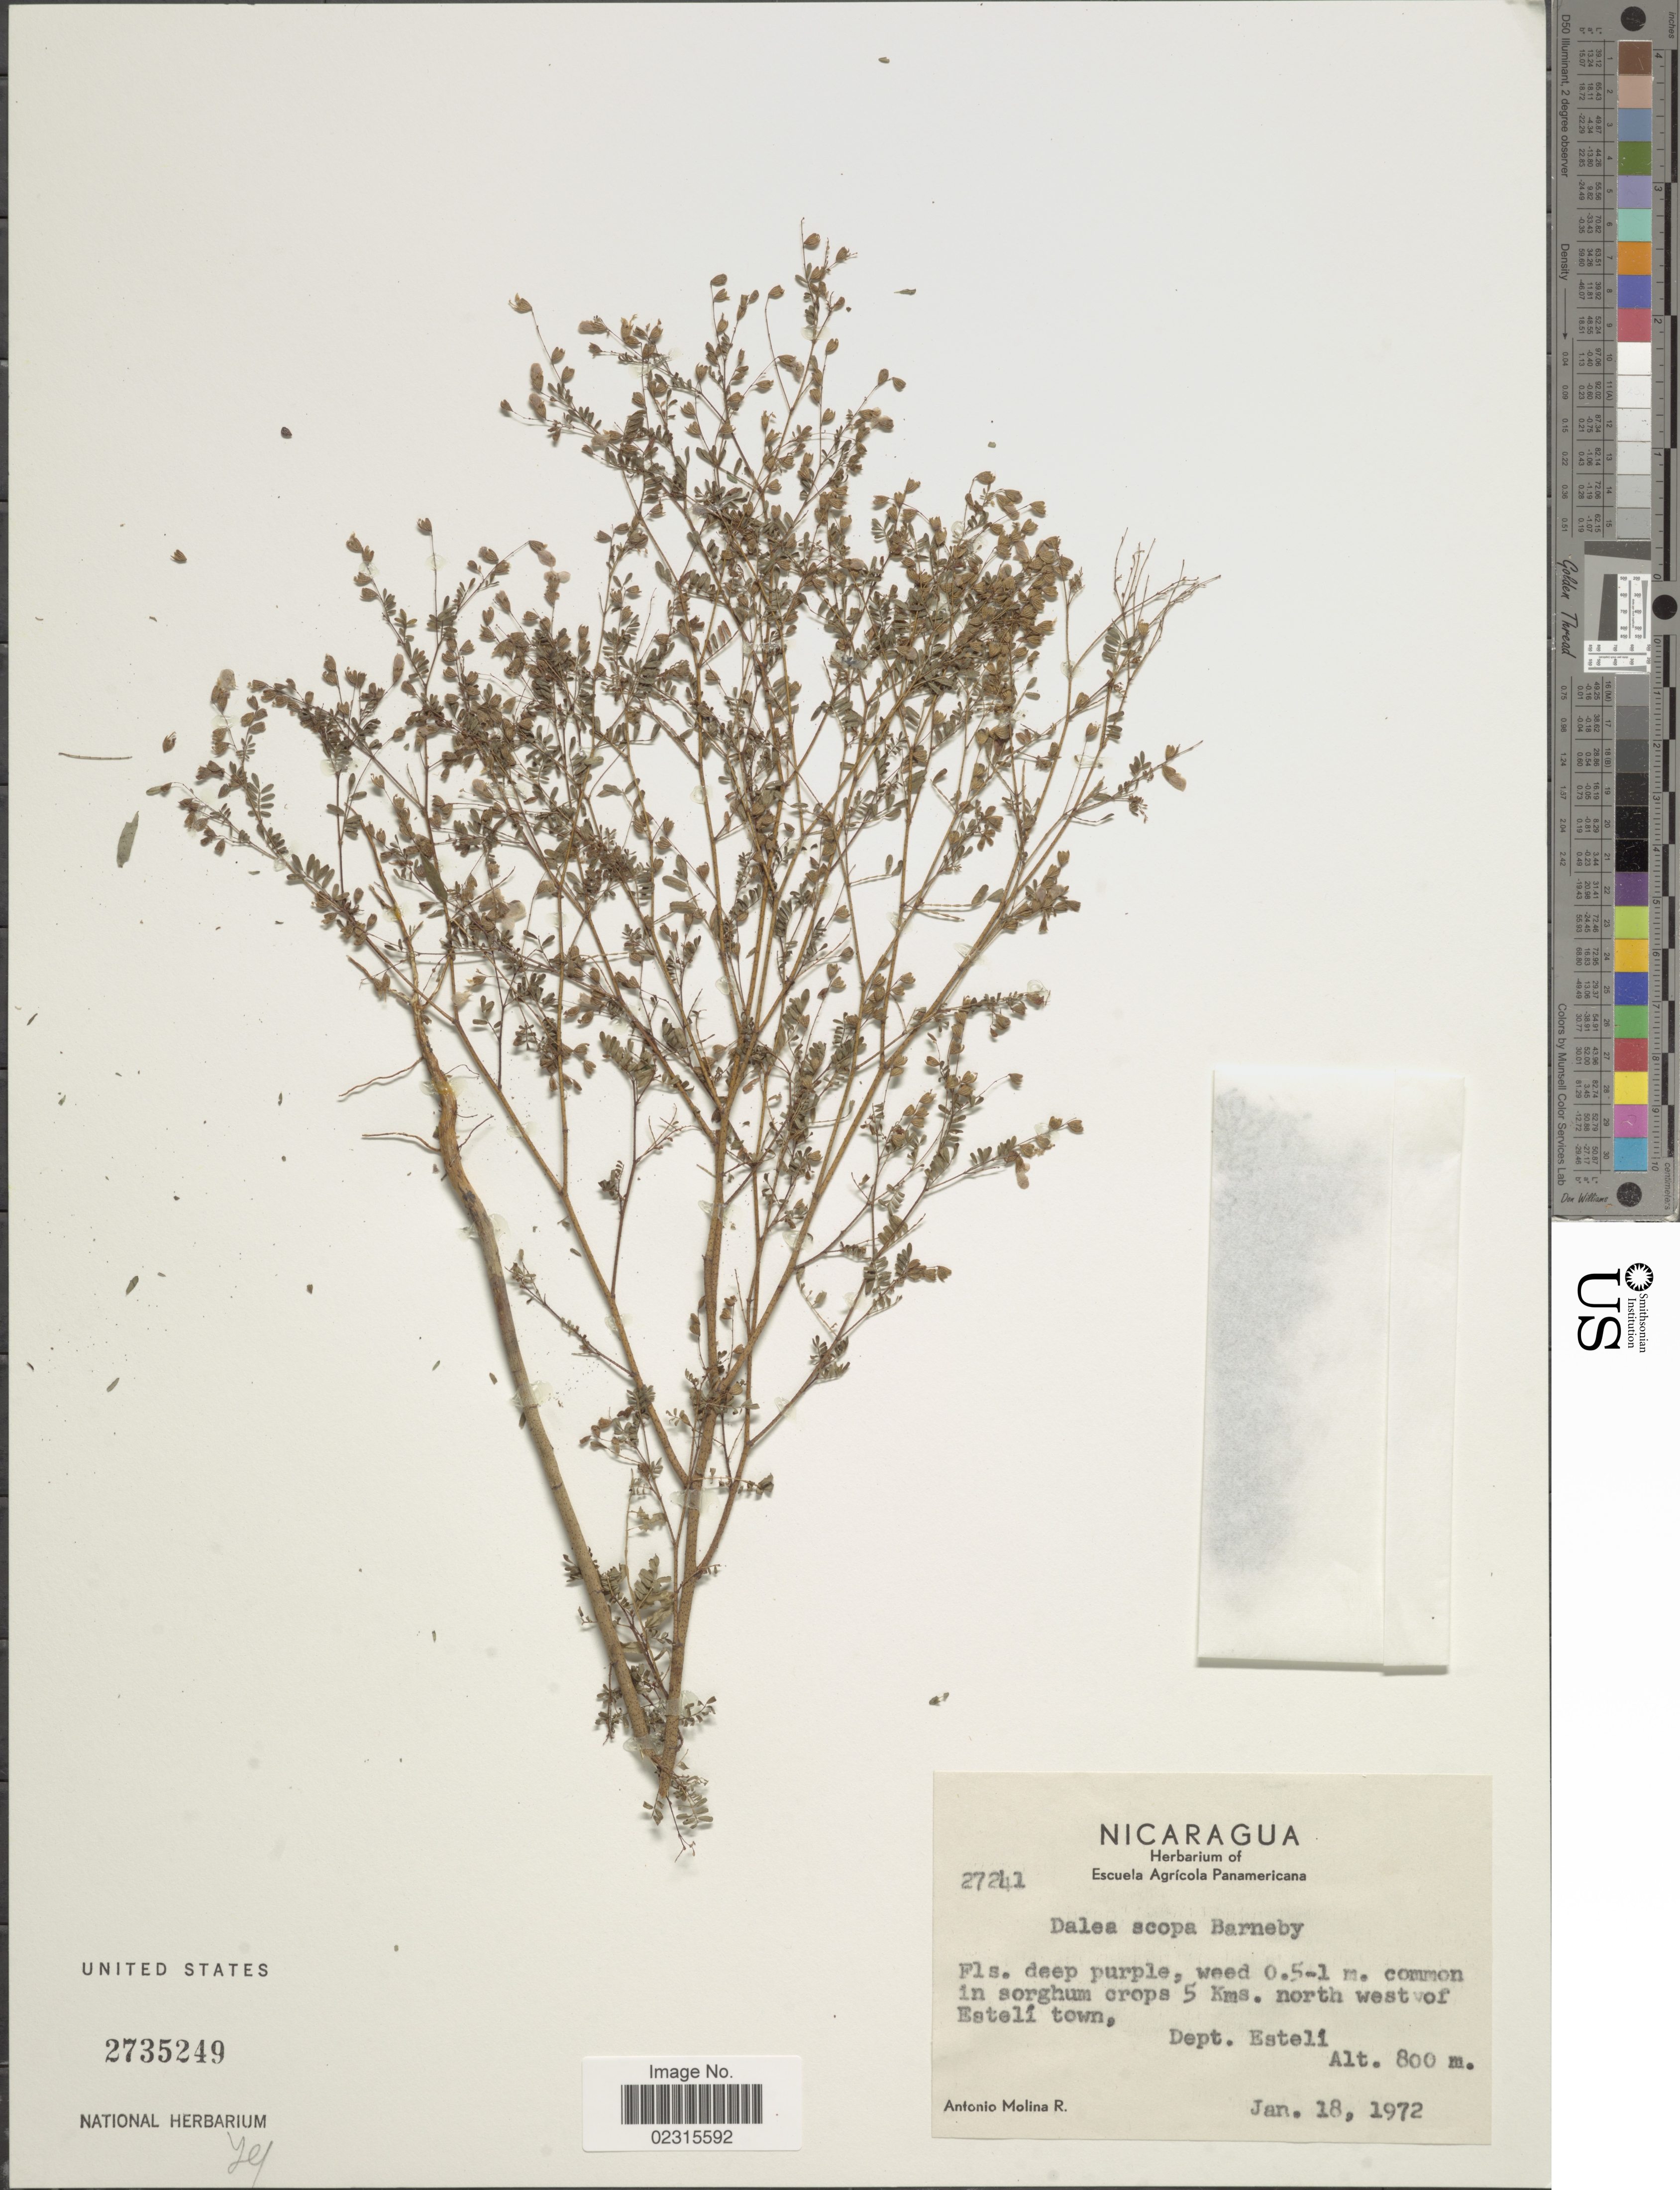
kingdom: Plantae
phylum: Tracheophyta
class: Magnoliopsida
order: Fabales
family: Fabaceae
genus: Marina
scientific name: Marina scopa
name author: Barneby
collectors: A. Molina R.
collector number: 27241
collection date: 1972-01-18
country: Nicaragua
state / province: Esteli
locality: Commin in sorghum crops 5 kms. north west of Esteli town. Dept. Esteli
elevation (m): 800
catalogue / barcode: US 2735249